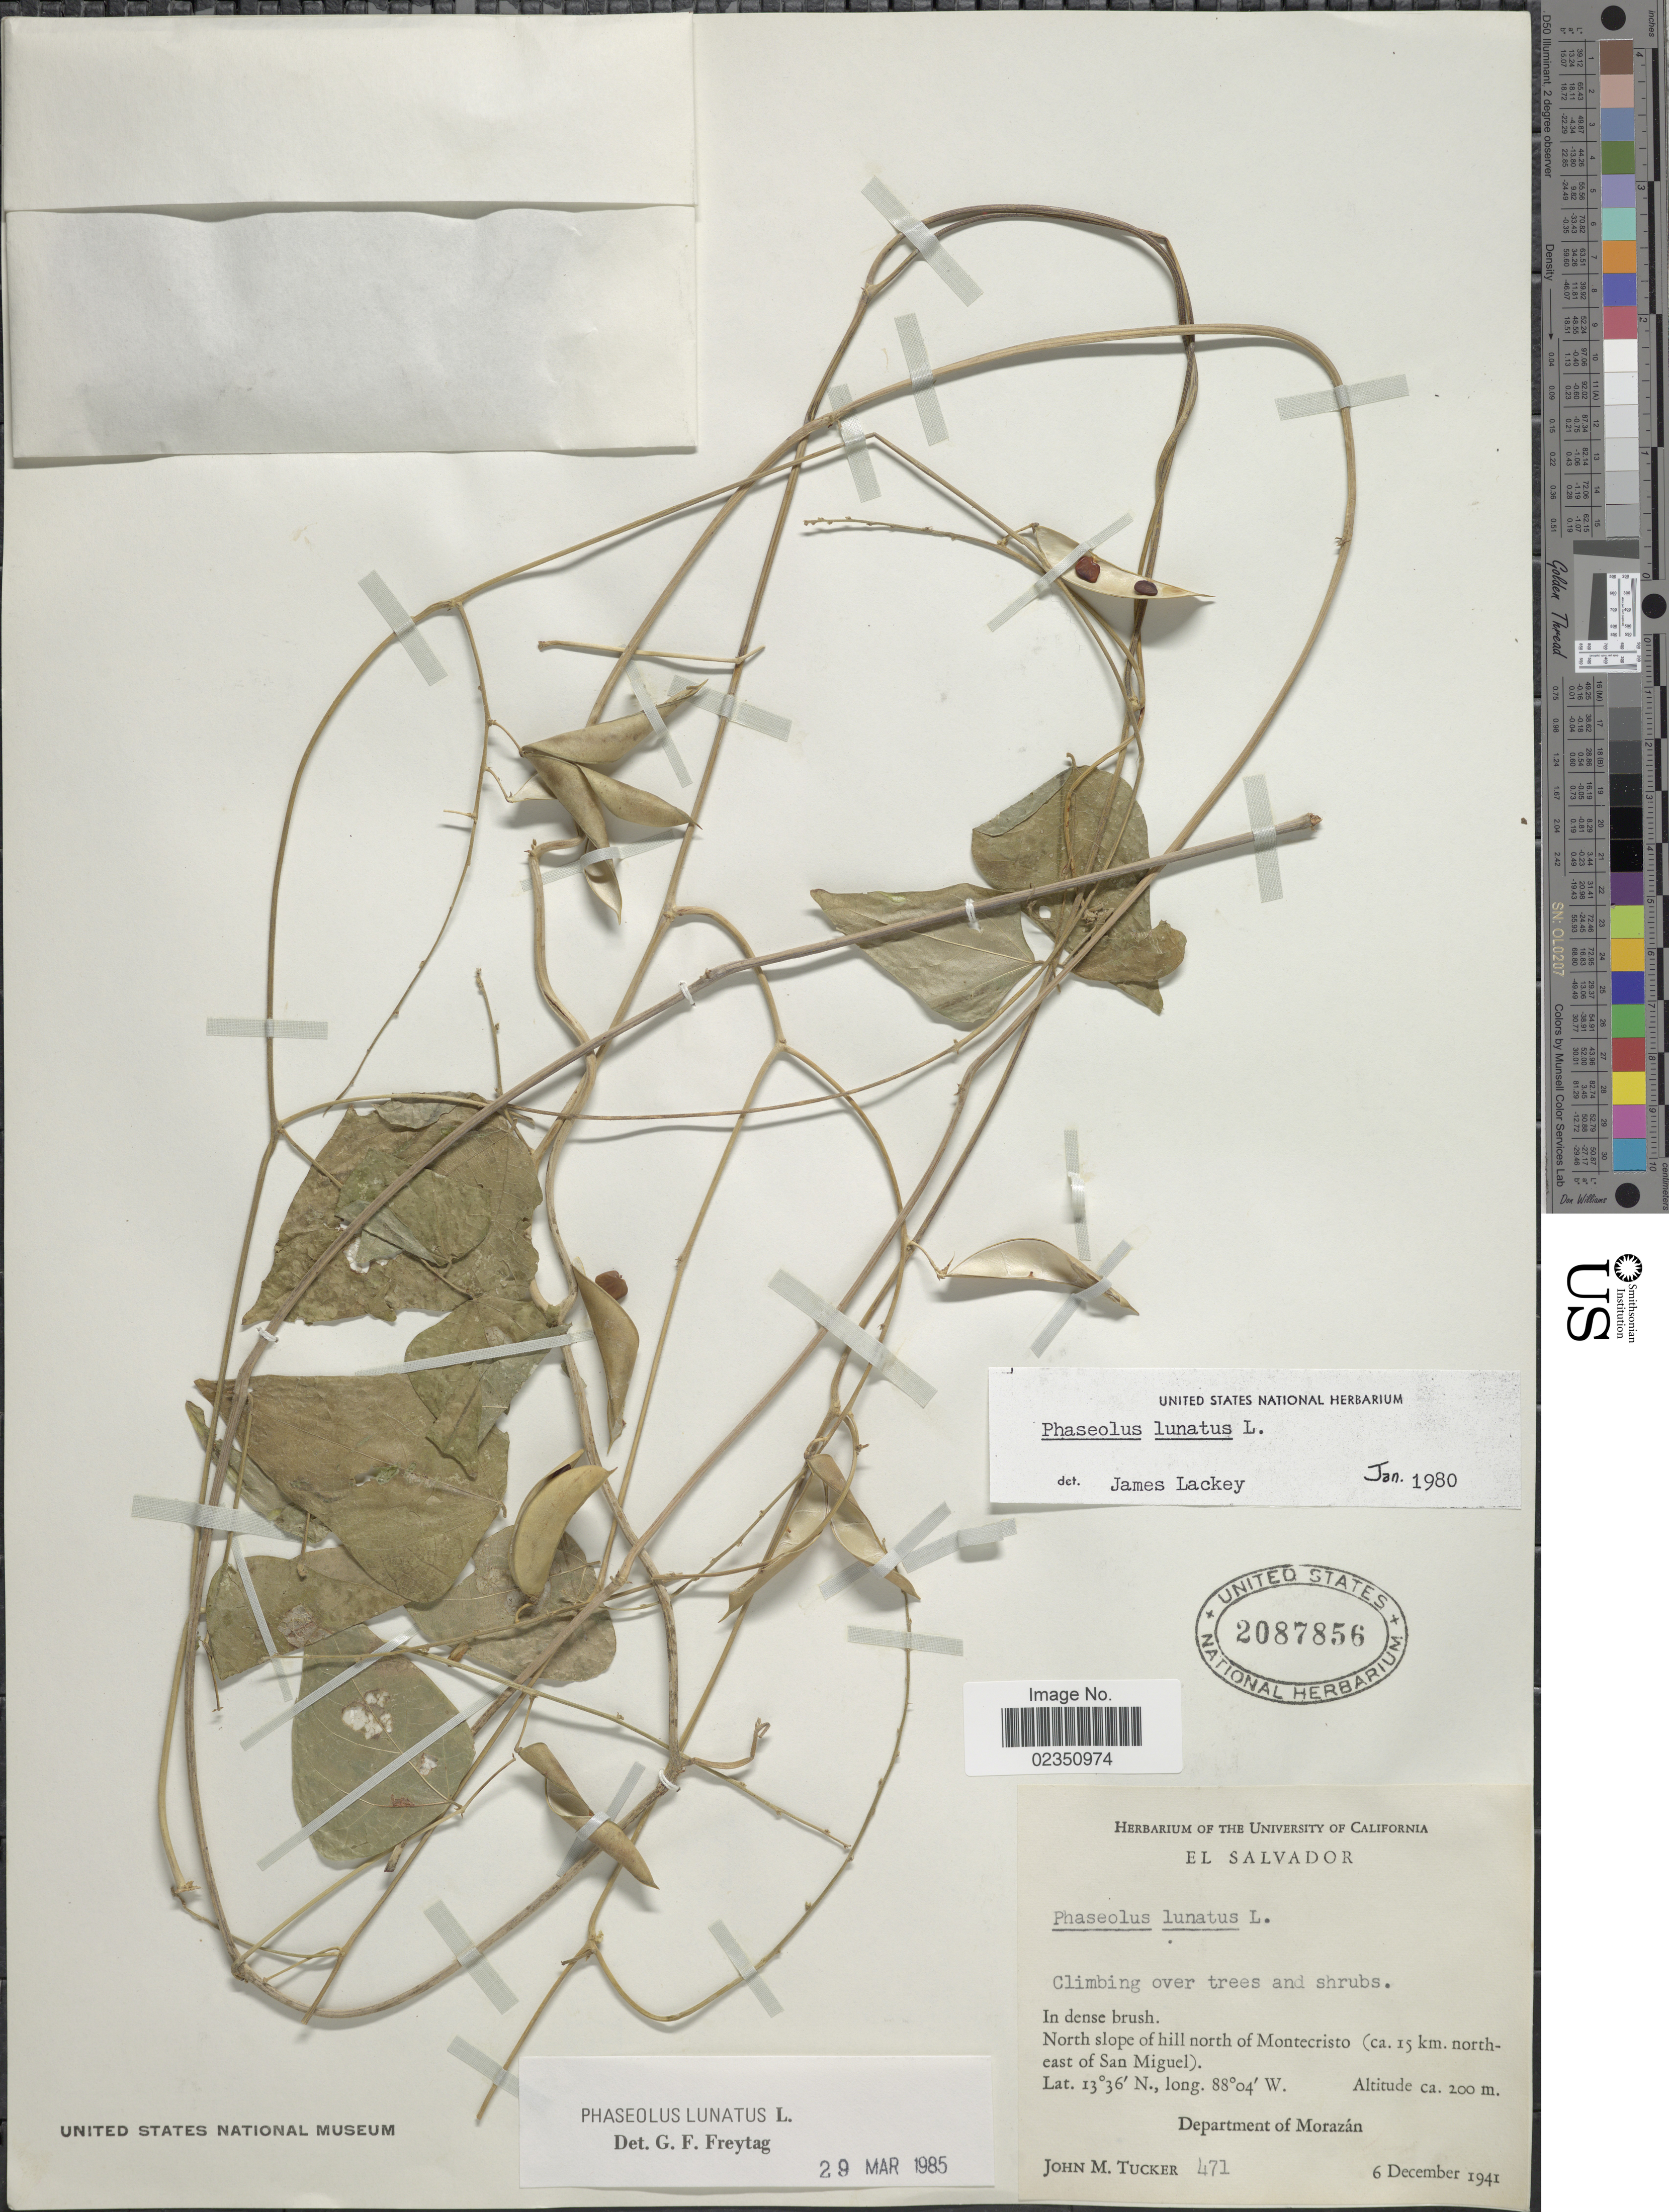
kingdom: Plantae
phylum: Tracheophyta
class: Magnoliopsida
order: Fabales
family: Fabaceae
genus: Phaseolus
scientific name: Phaseolus lunatus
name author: L.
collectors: J. M. Tucker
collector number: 471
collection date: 1941-12-06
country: El Salvador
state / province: Morazan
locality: North slope of hill north of Montecristo (ca. 15 km. north-east of San Miguel), Department of Morazán.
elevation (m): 200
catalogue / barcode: US 2087856